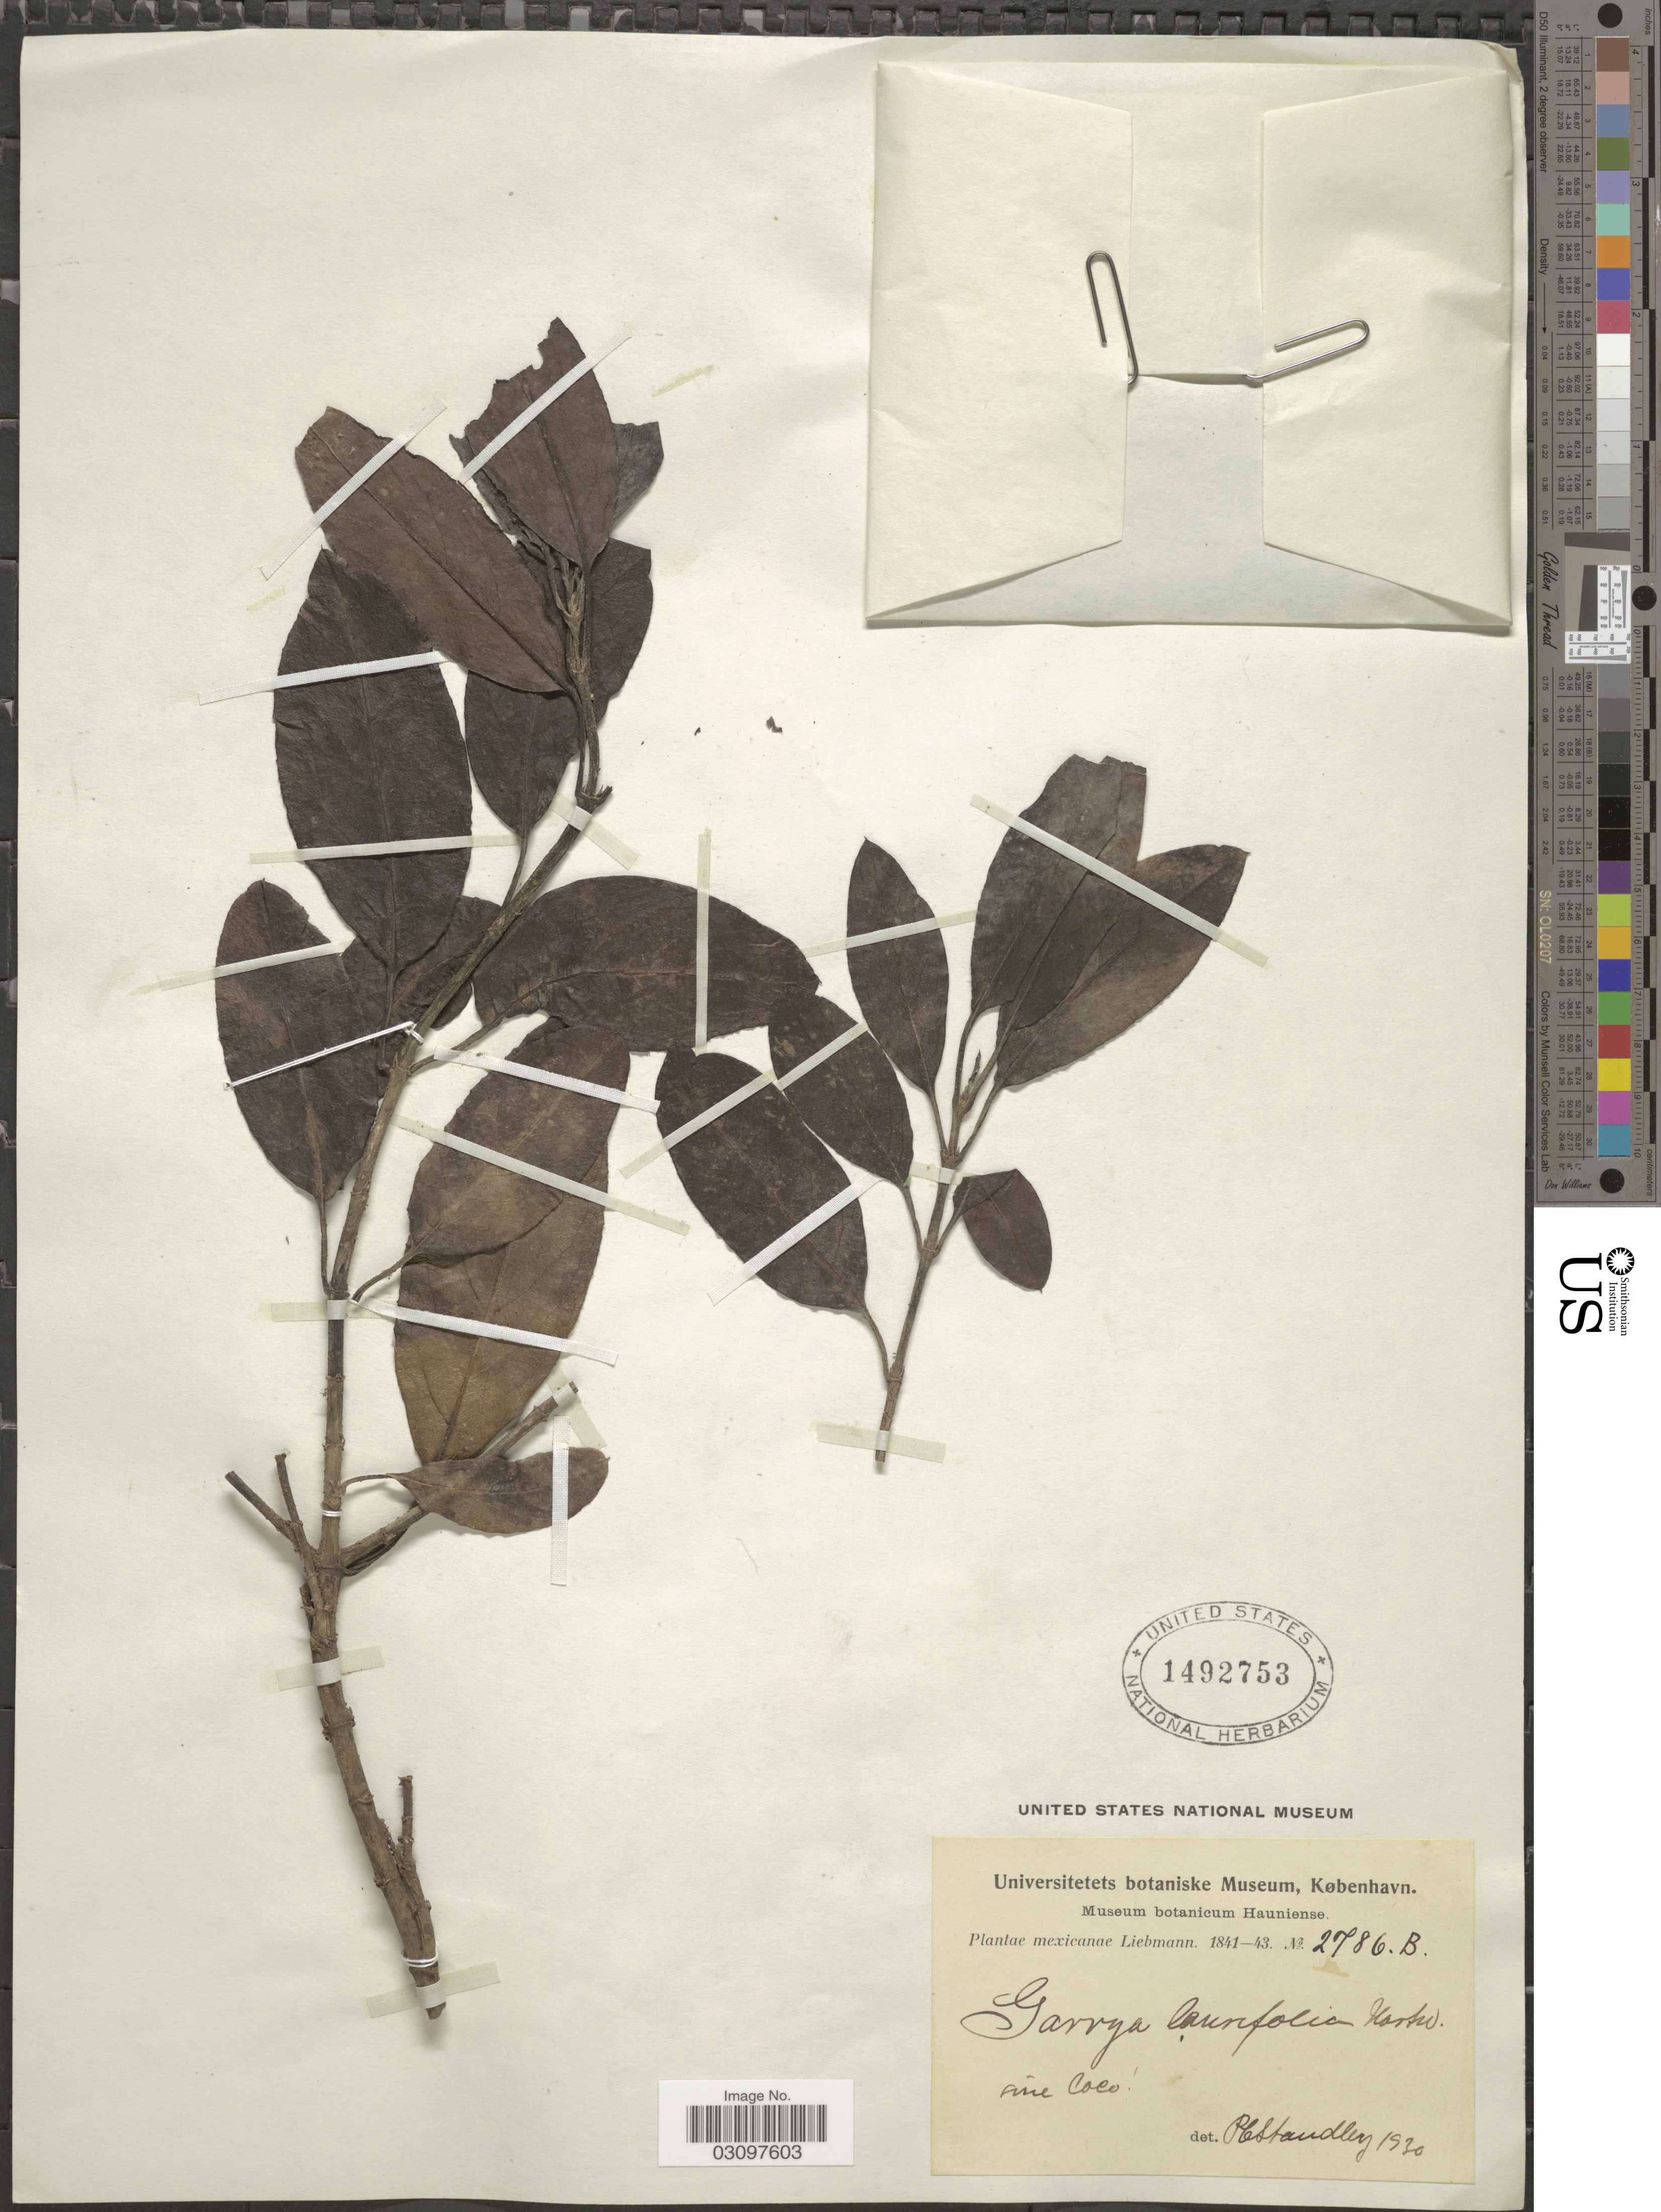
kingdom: Plantae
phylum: Tracheophyta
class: Magnoliopsida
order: Garryales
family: Garryaceae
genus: Garrya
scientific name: Garrya laurifolia subsp. laurifolia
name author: Hartw. ex Benth.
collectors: Liebmann, --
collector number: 2786B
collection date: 1841/1843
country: Mexico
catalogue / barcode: US 1492753